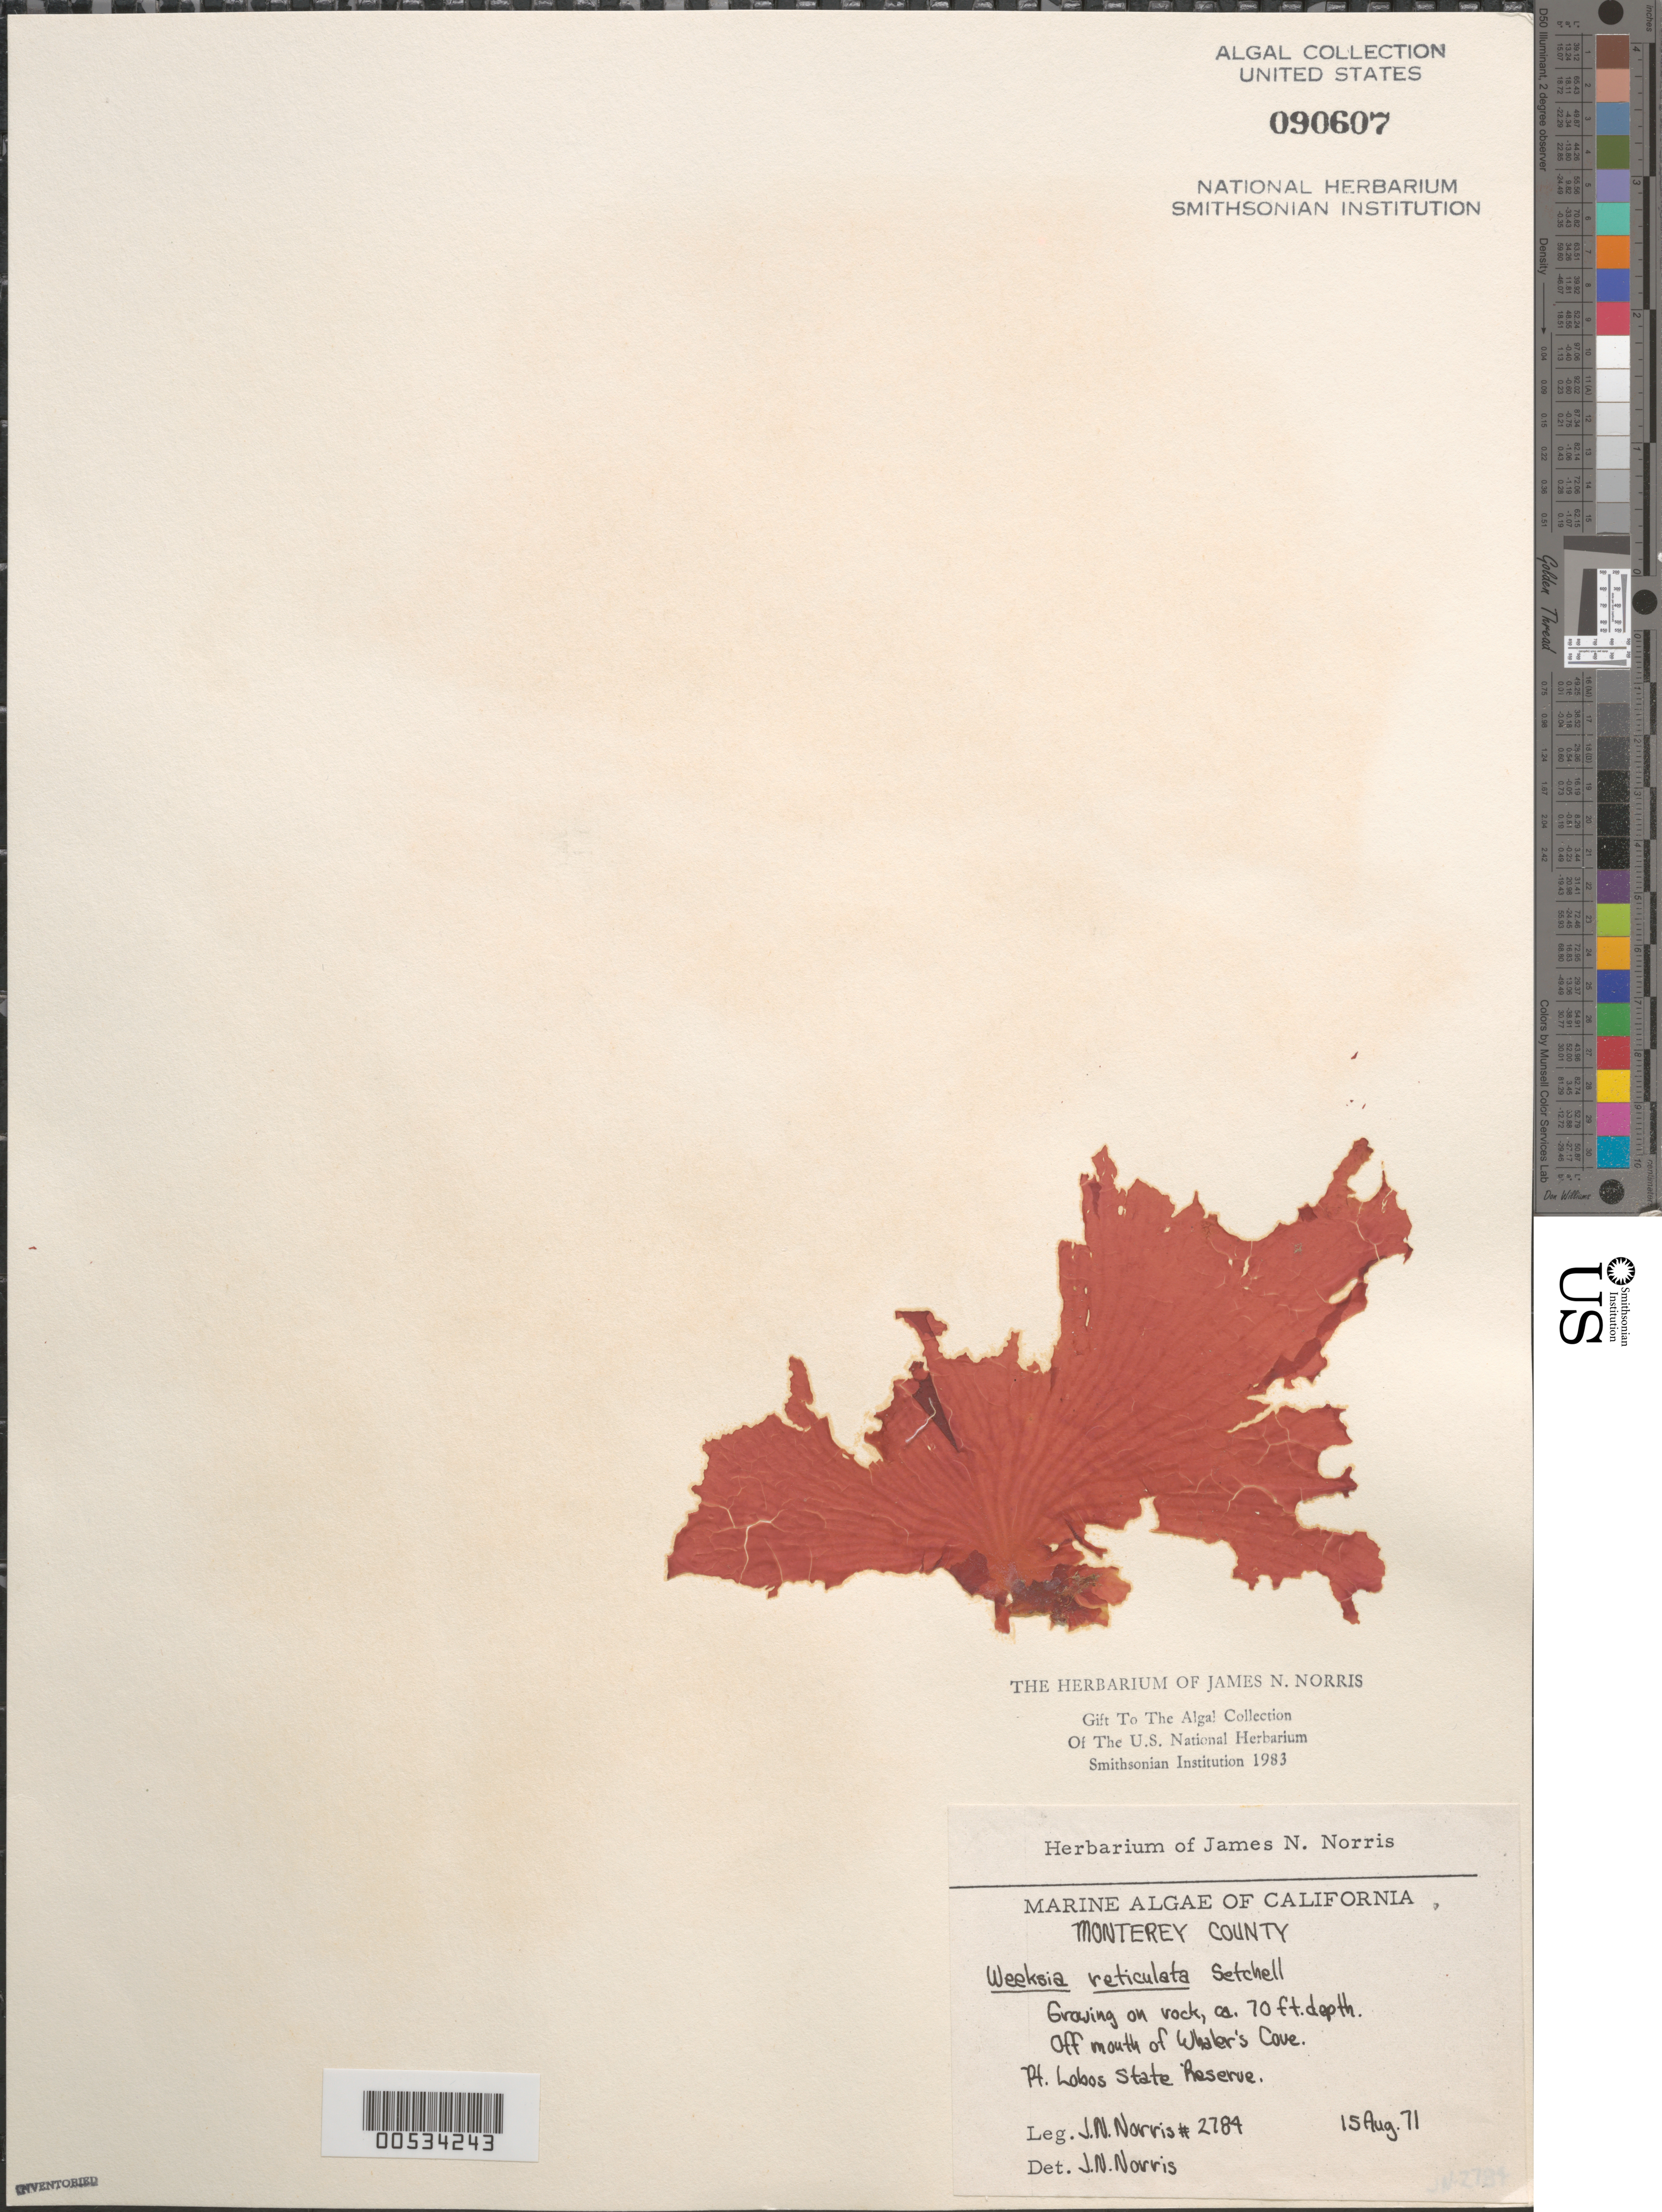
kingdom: Plantae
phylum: Rhodophyta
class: Florideophyceae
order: Gigartinales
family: Dumontiaceae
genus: Weeksia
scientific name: Weeksia reticulata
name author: Setch.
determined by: Norris, James N.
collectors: J. N. Norris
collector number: JN-2784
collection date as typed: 15 Aug 1971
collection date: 1971-08-15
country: United States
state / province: California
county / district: Monterey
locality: Point Lobos State Reserve, off Whaler's Cove mouth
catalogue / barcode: US 90607